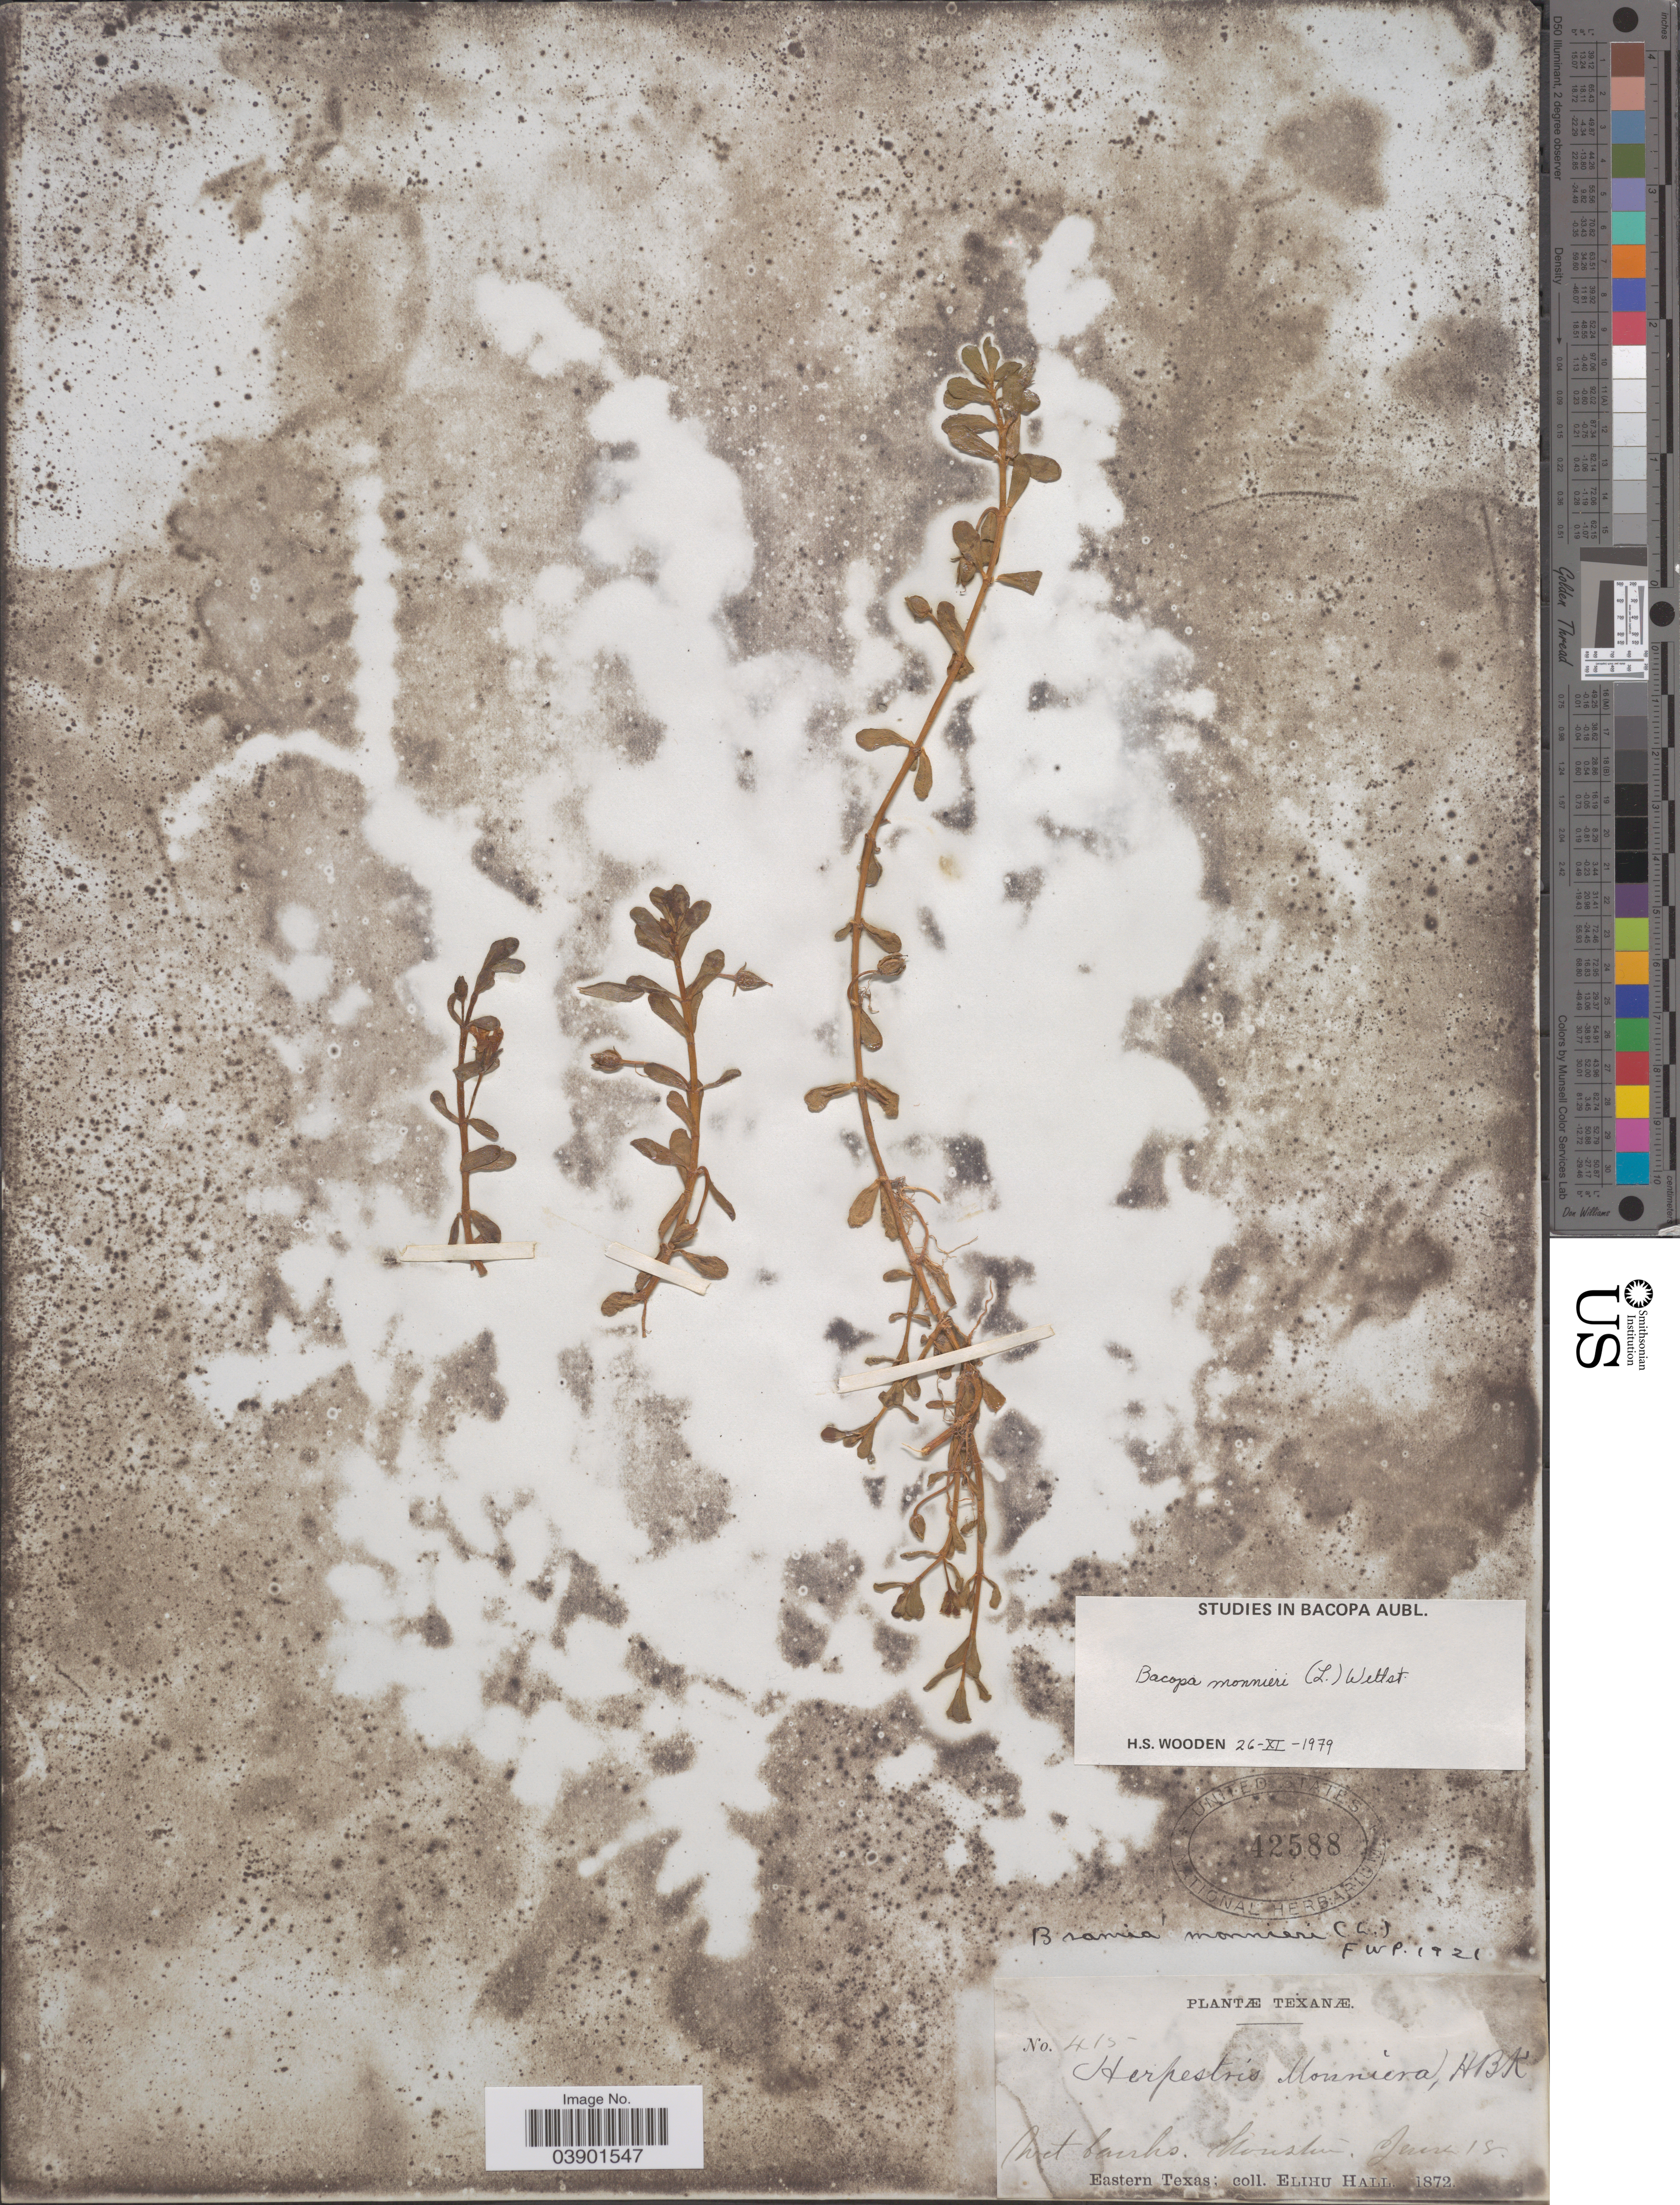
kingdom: Plantae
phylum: Tracheophyta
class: Magnoliopsida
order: Lamiales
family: Plantaginaceae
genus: Bacopa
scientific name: Bacopa monnieri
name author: (L.) Pennell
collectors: E. Hall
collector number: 415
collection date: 1872-06-18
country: United States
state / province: Texas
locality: Houston. Eastern Texas.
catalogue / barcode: US 42588